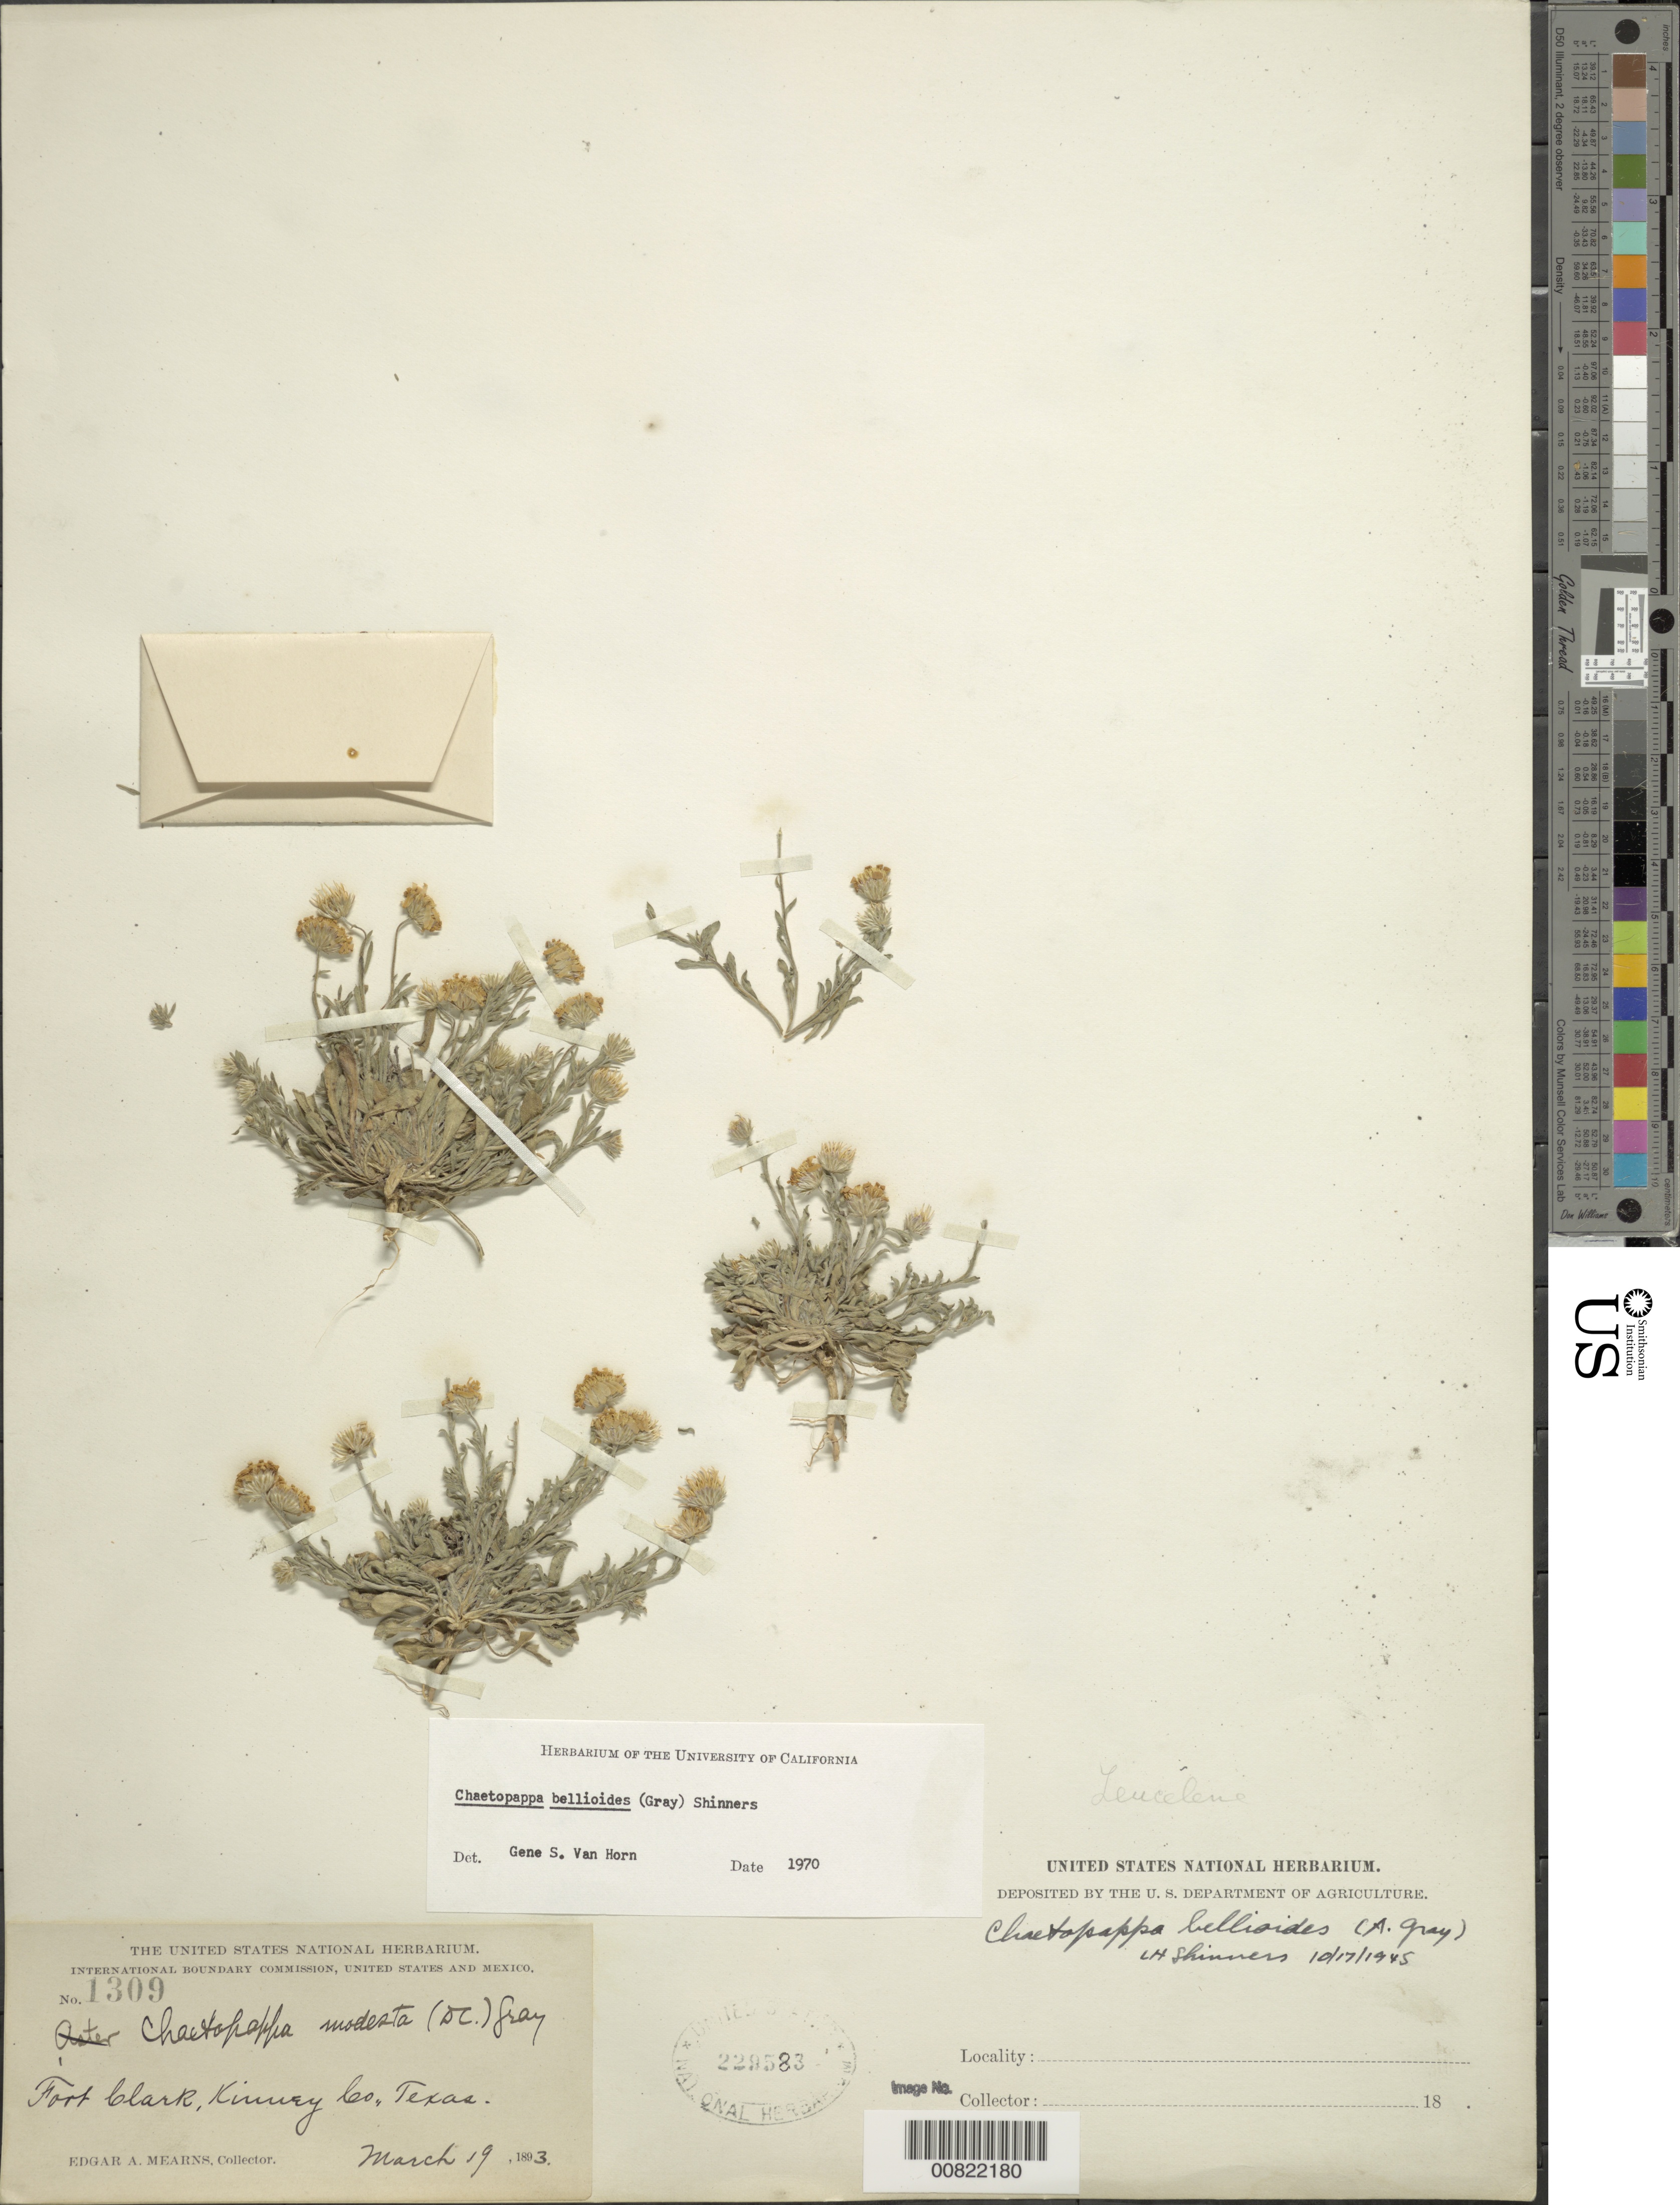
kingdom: Plantae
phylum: Tracheophyta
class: Magnoliopsida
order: Asterales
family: Asteraceae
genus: Chaetopappa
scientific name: Chaetopappa bellioides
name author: (A. Gray) Shinners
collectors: E. A. Mearns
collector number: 1309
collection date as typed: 19 Mar 1893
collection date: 1893-03-19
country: United States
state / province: Texas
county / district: Kinney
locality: Fort Clark, Kinney County, Texas.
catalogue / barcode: US 229583